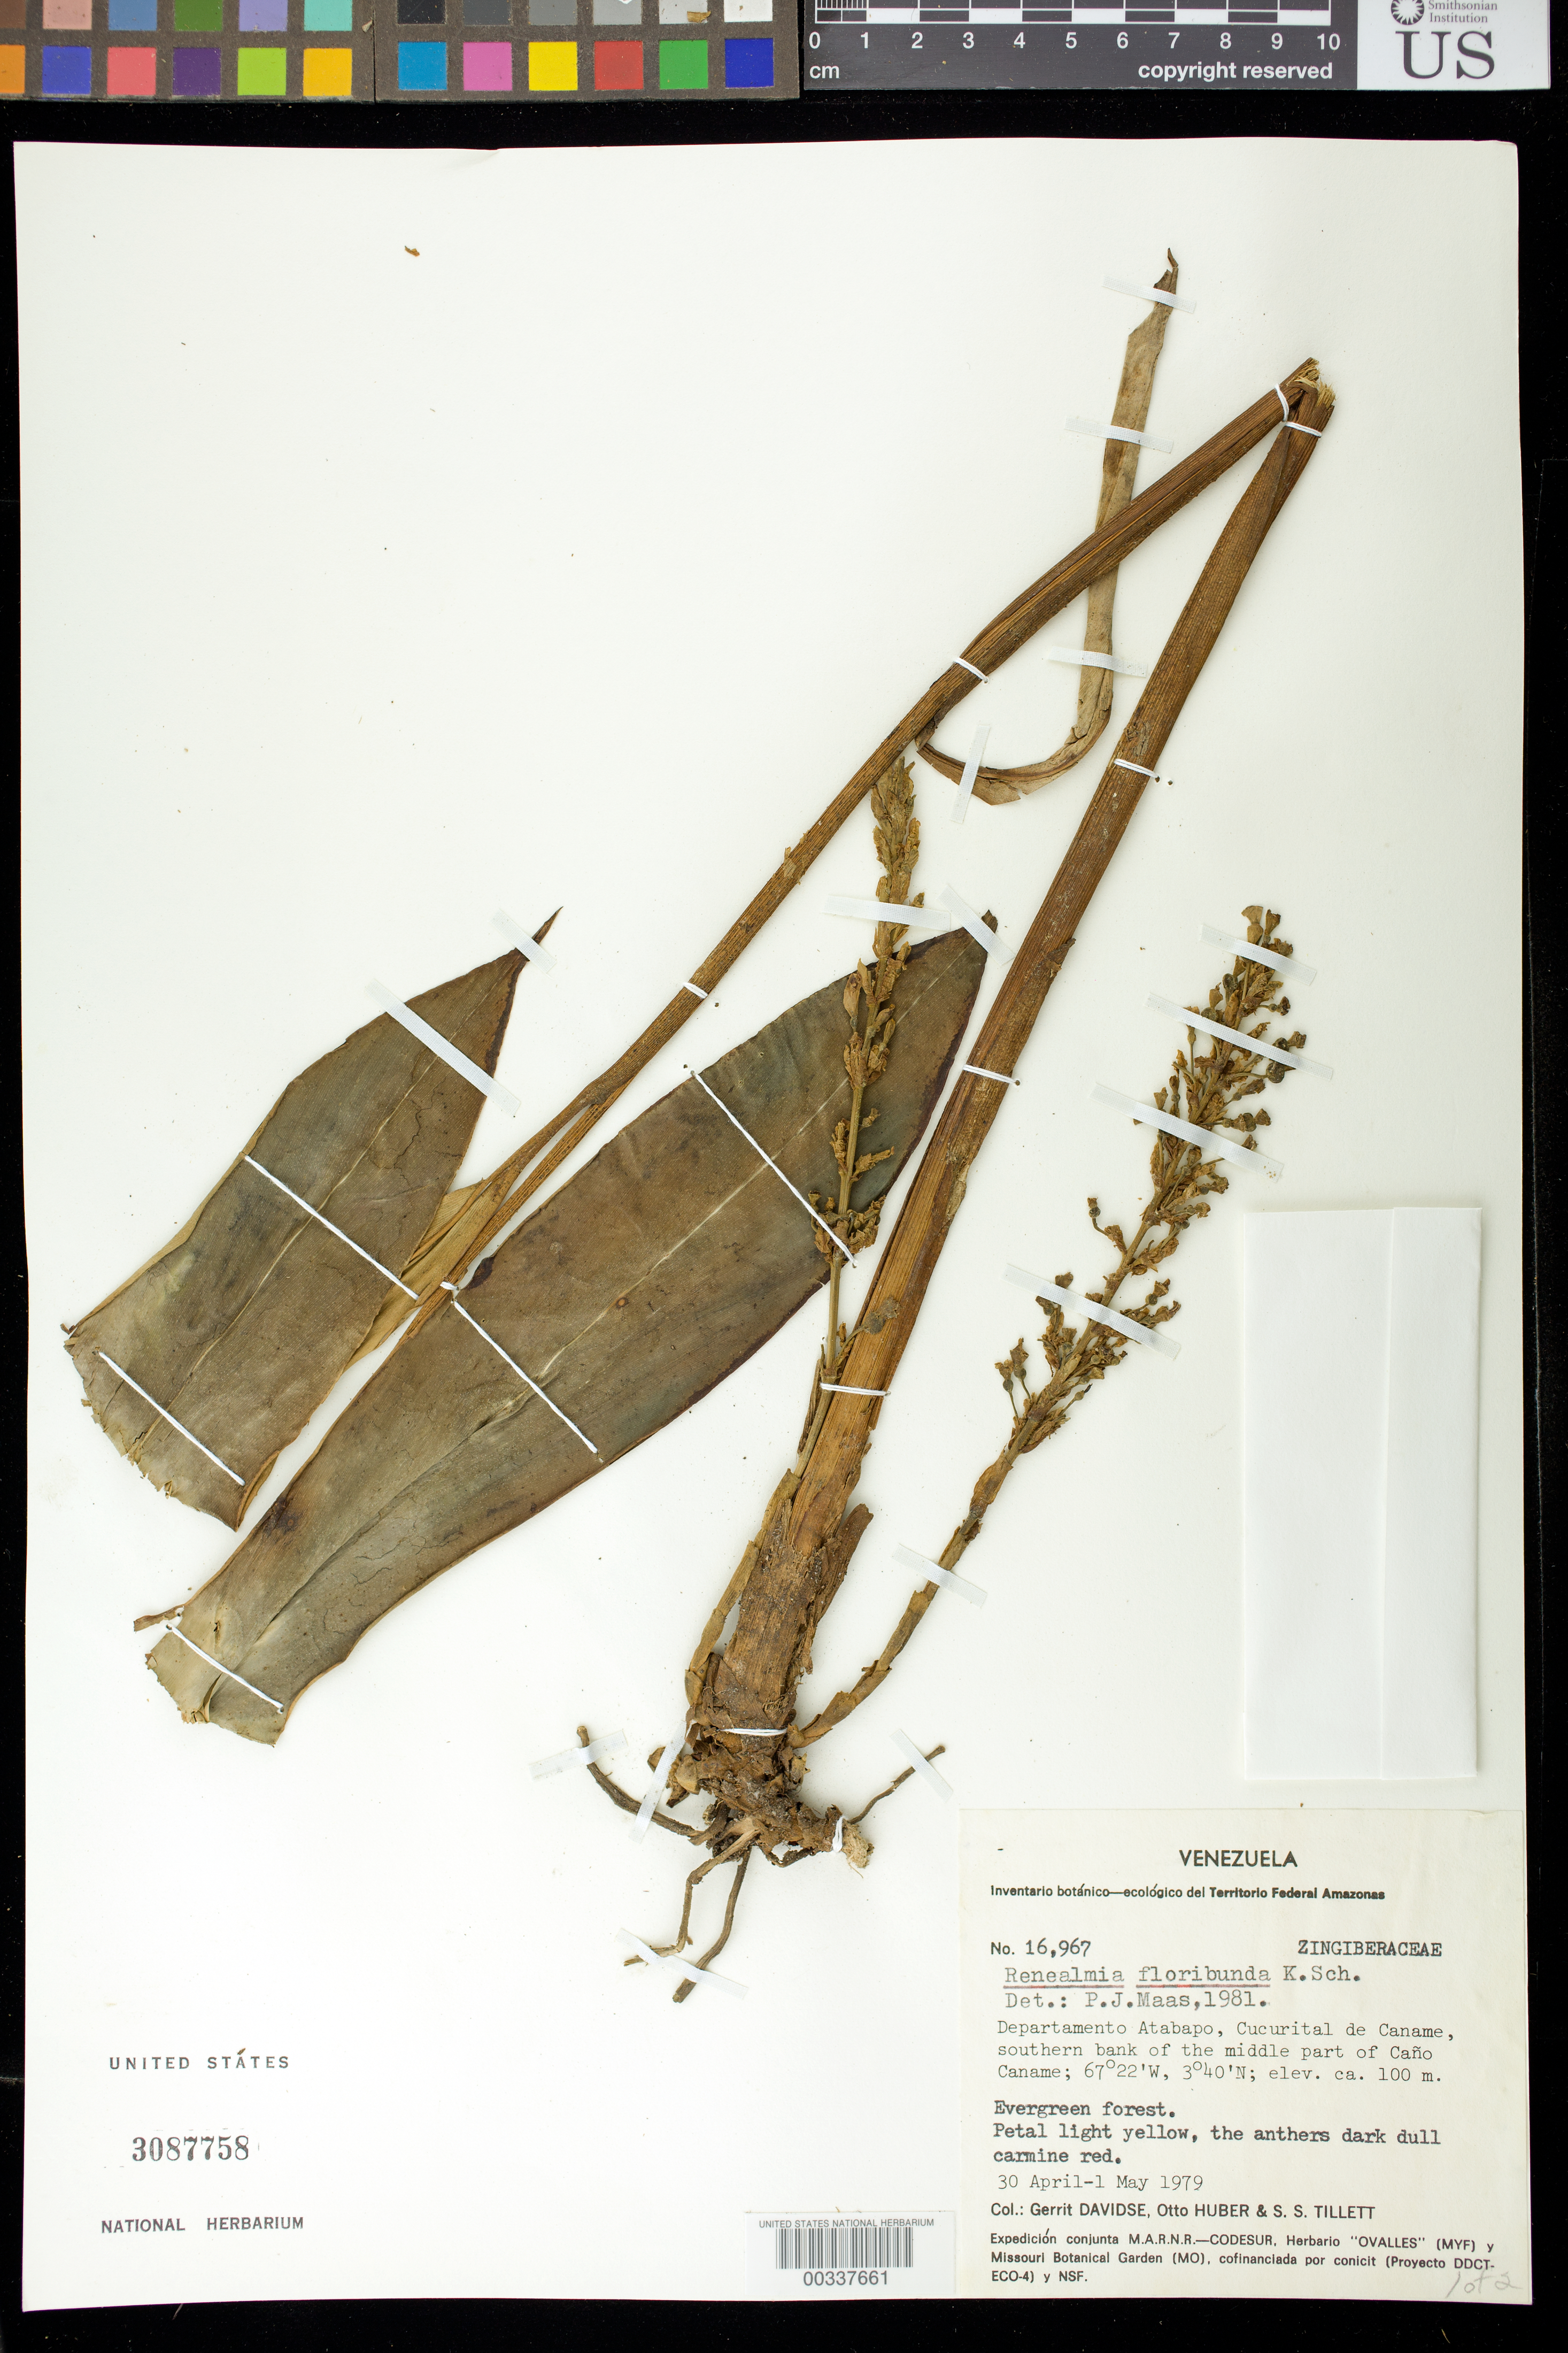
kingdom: Plantae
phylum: Tracheophyta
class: Liliopsida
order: Zingiberales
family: Zingiberaceae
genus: Renealmia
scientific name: Renealmia floribunda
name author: K. Schum.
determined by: Maas, Paul J. M.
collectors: G. Davidse, O. Huber & S. S. Tillett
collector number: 16967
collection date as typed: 30 Apr 1979 to 01 May 1979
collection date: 1979-04-30/1979-05-01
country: Venezuela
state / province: Amazonas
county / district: Atabapo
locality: Cucurital de Caname, southern bank of middle part of Cano Caname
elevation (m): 100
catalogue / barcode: US 3087758